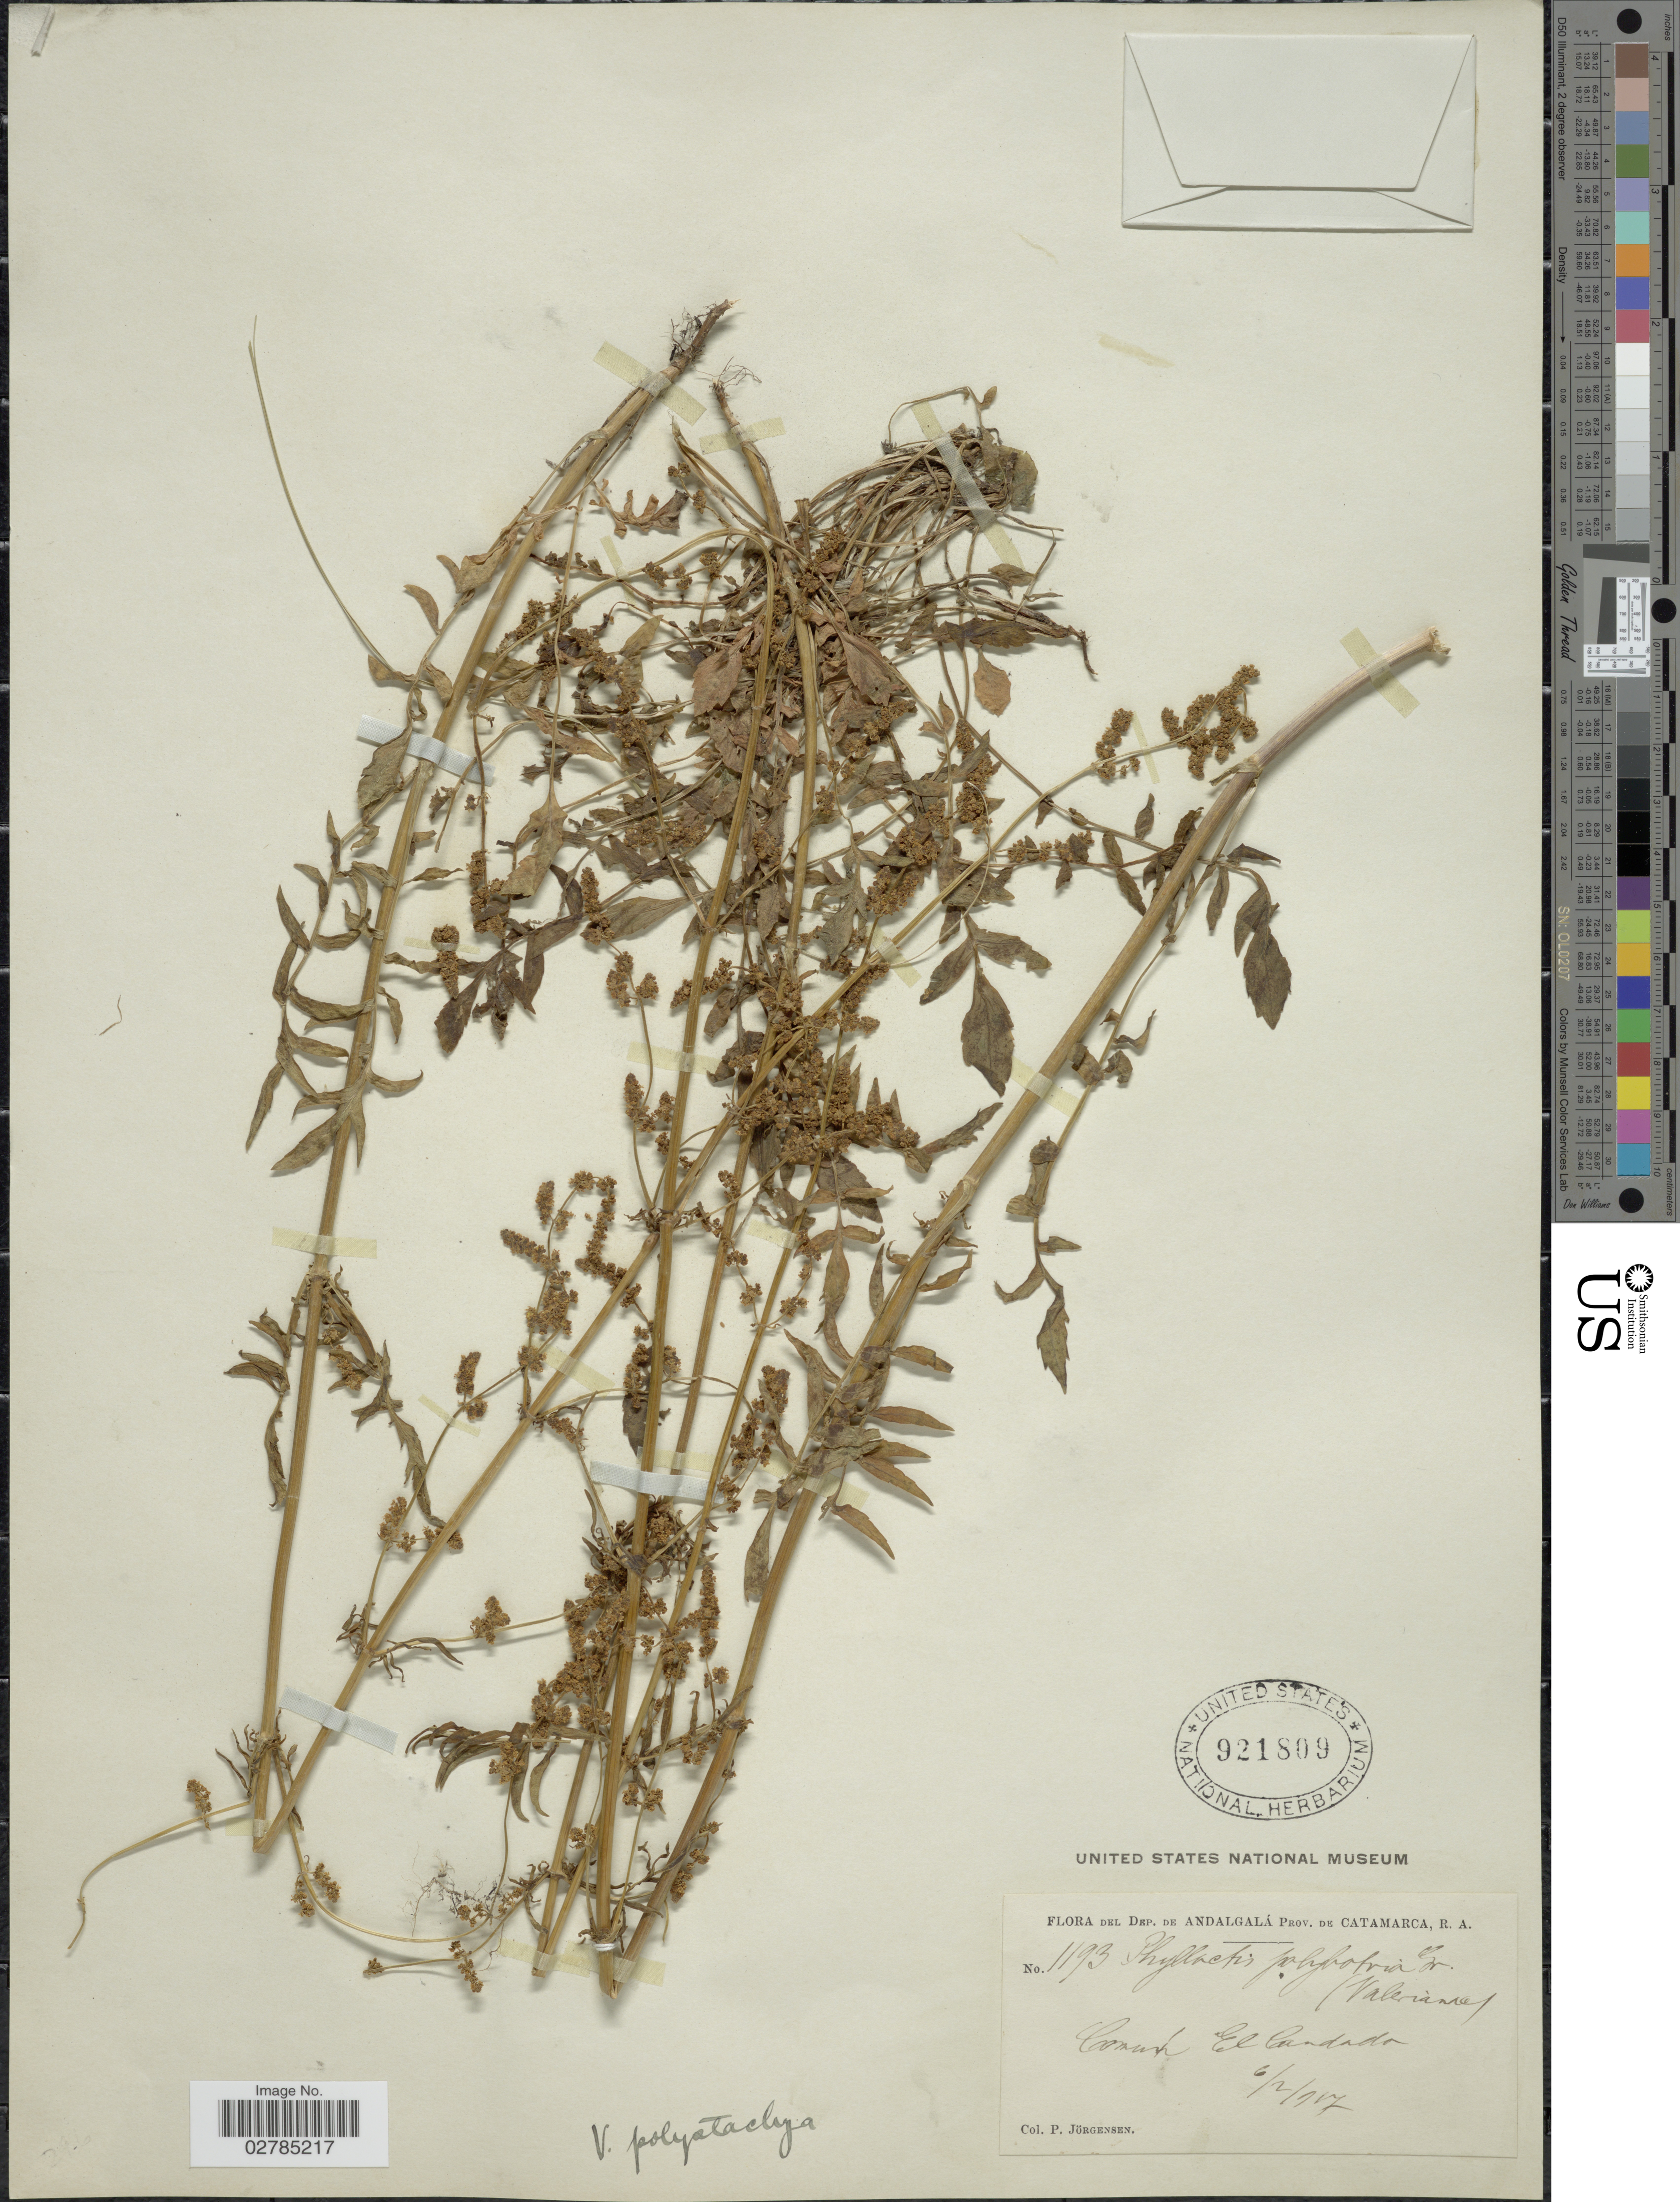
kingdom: Plantae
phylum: Tracheophyta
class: Magnoliopsida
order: Dipsacales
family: Caprifoliaceae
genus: Valeriana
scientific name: Valeriana polystachya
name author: Sm.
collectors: P. Jörgensen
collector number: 1193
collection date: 1917-02-06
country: Argentina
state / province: Catamarca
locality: Dep. de Andalgalá. Común El Candado.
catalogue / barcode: US 921809